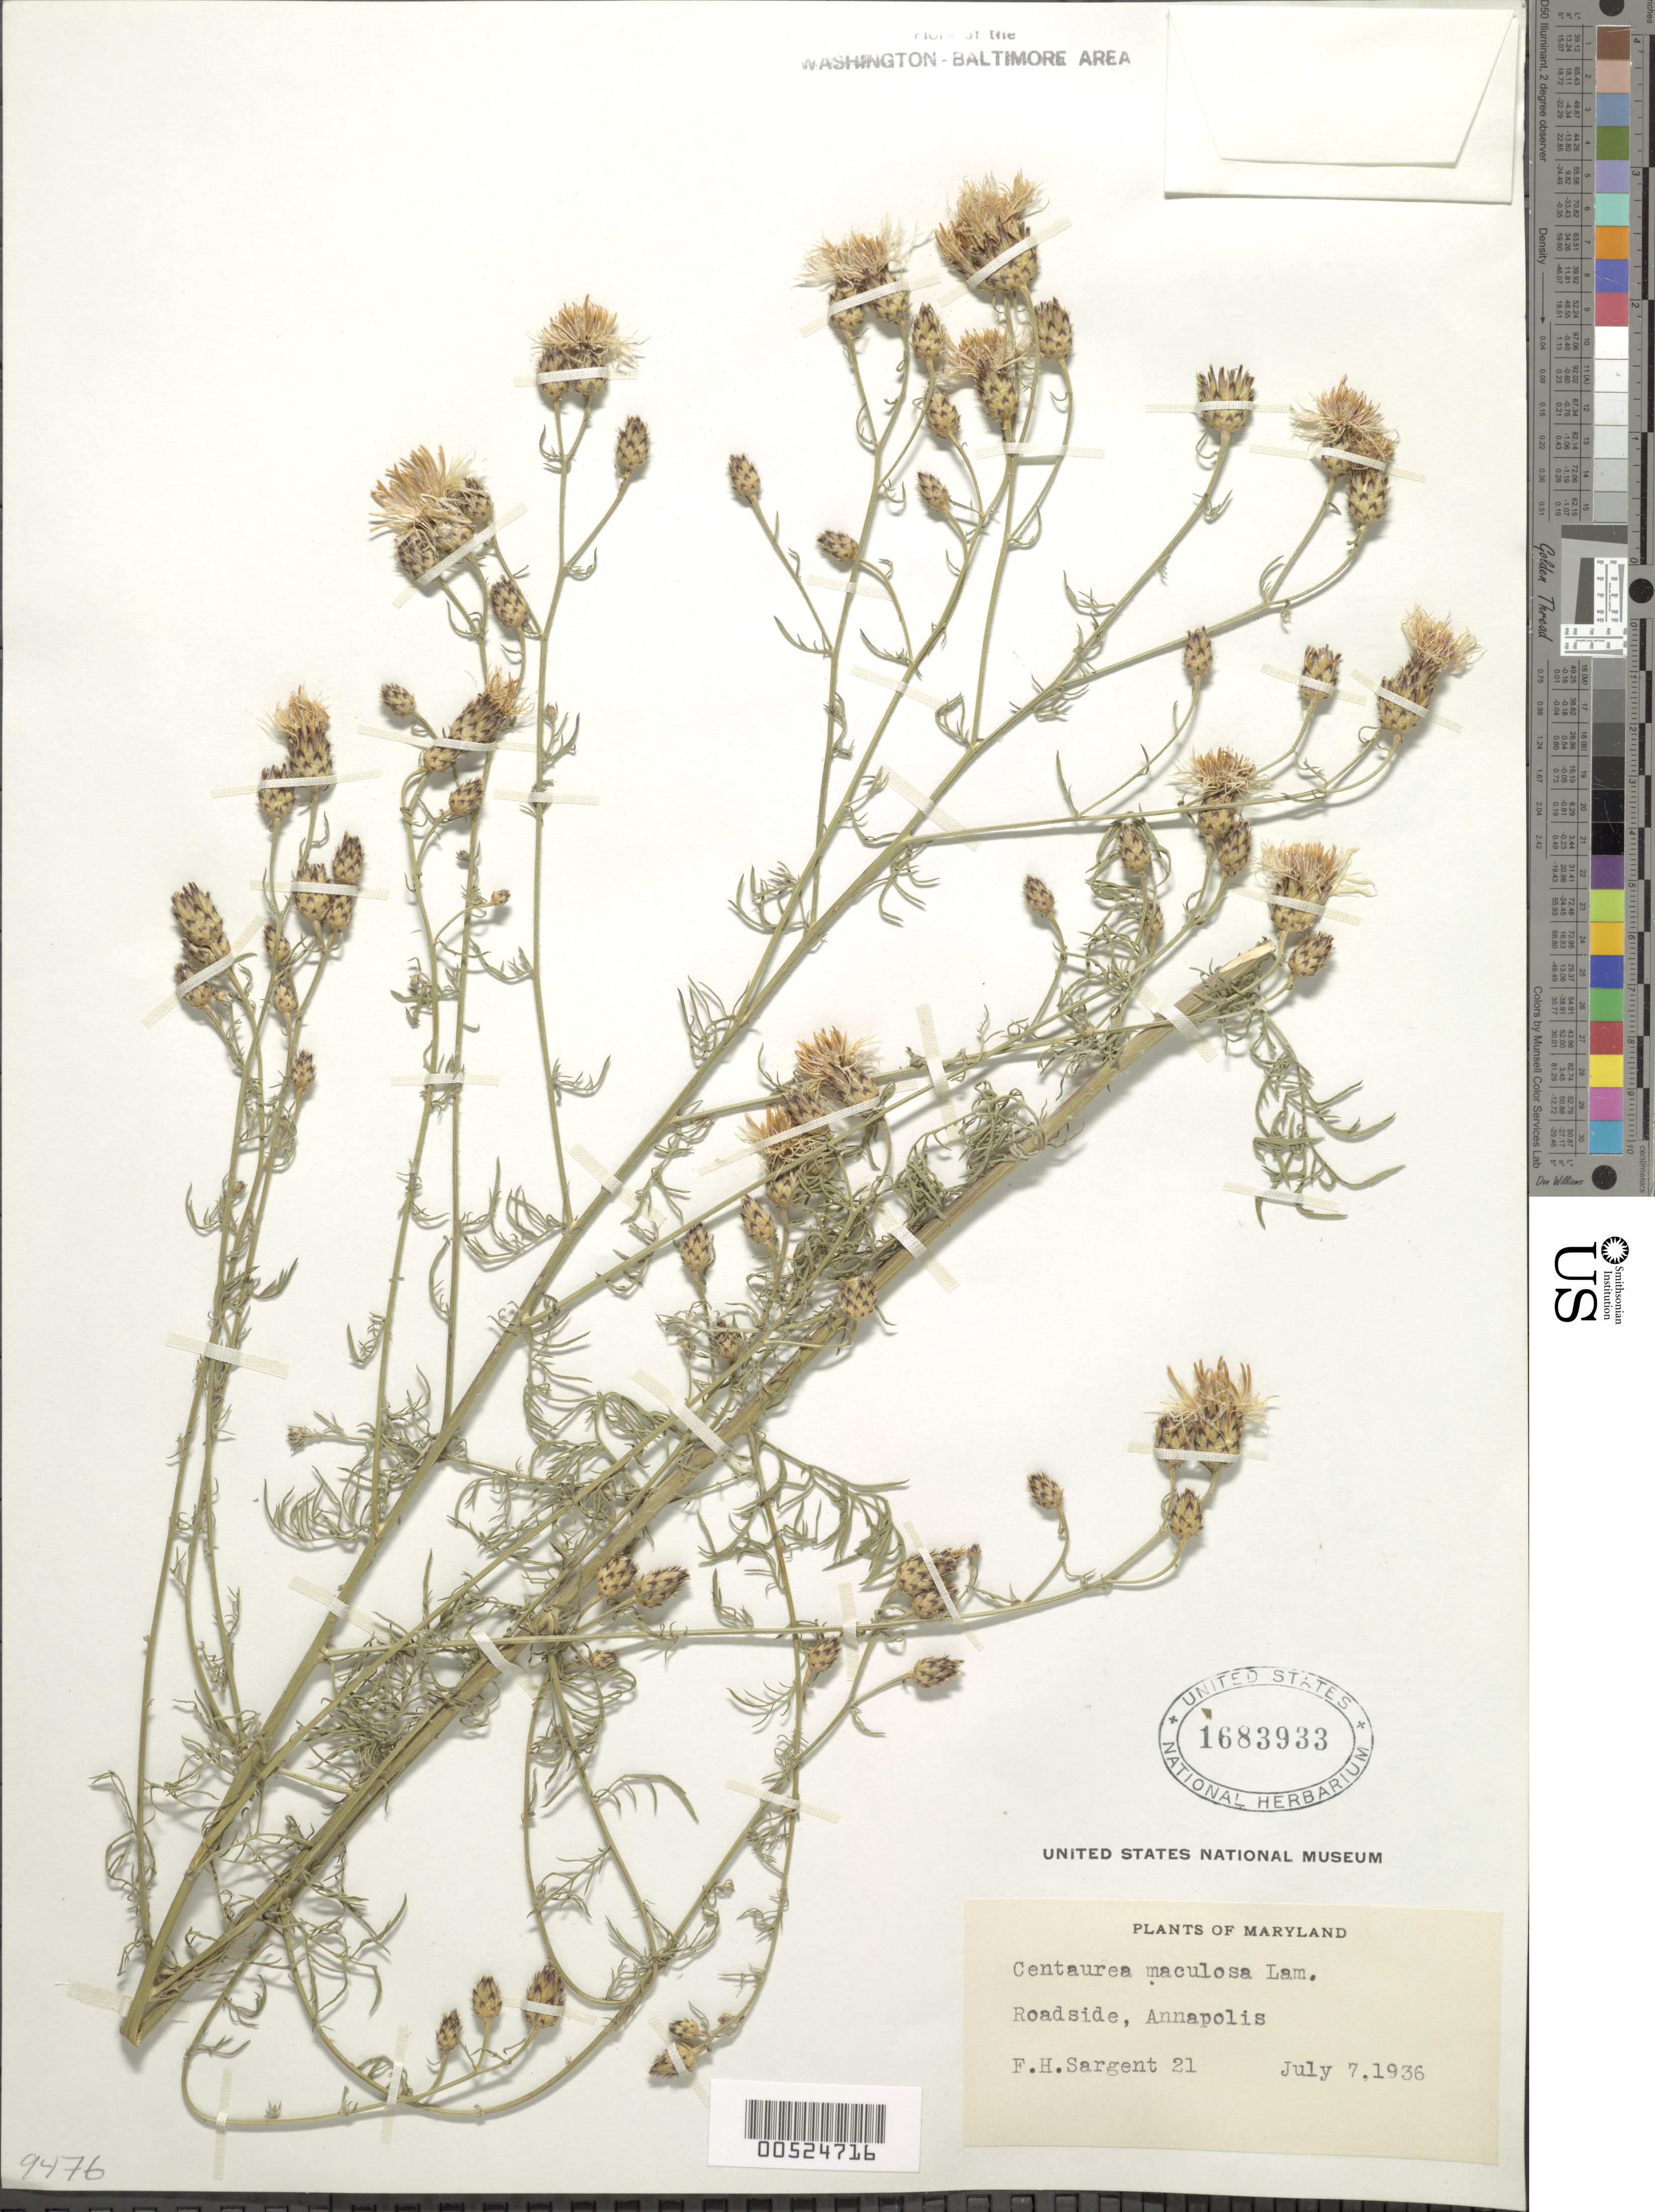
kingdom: Plantae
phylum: Tracheophyta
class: Magnoliopsida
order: Asterales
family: Asteraceae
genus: Centaurea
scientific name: Centaurea stoebe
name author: L.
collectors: F. H. Sargent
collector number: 21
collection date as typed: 07 Jul 1936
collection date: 1936-07-07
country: United States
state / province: Maryland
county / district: Anne Arundel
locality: Annapolis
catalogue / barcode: US 1683933